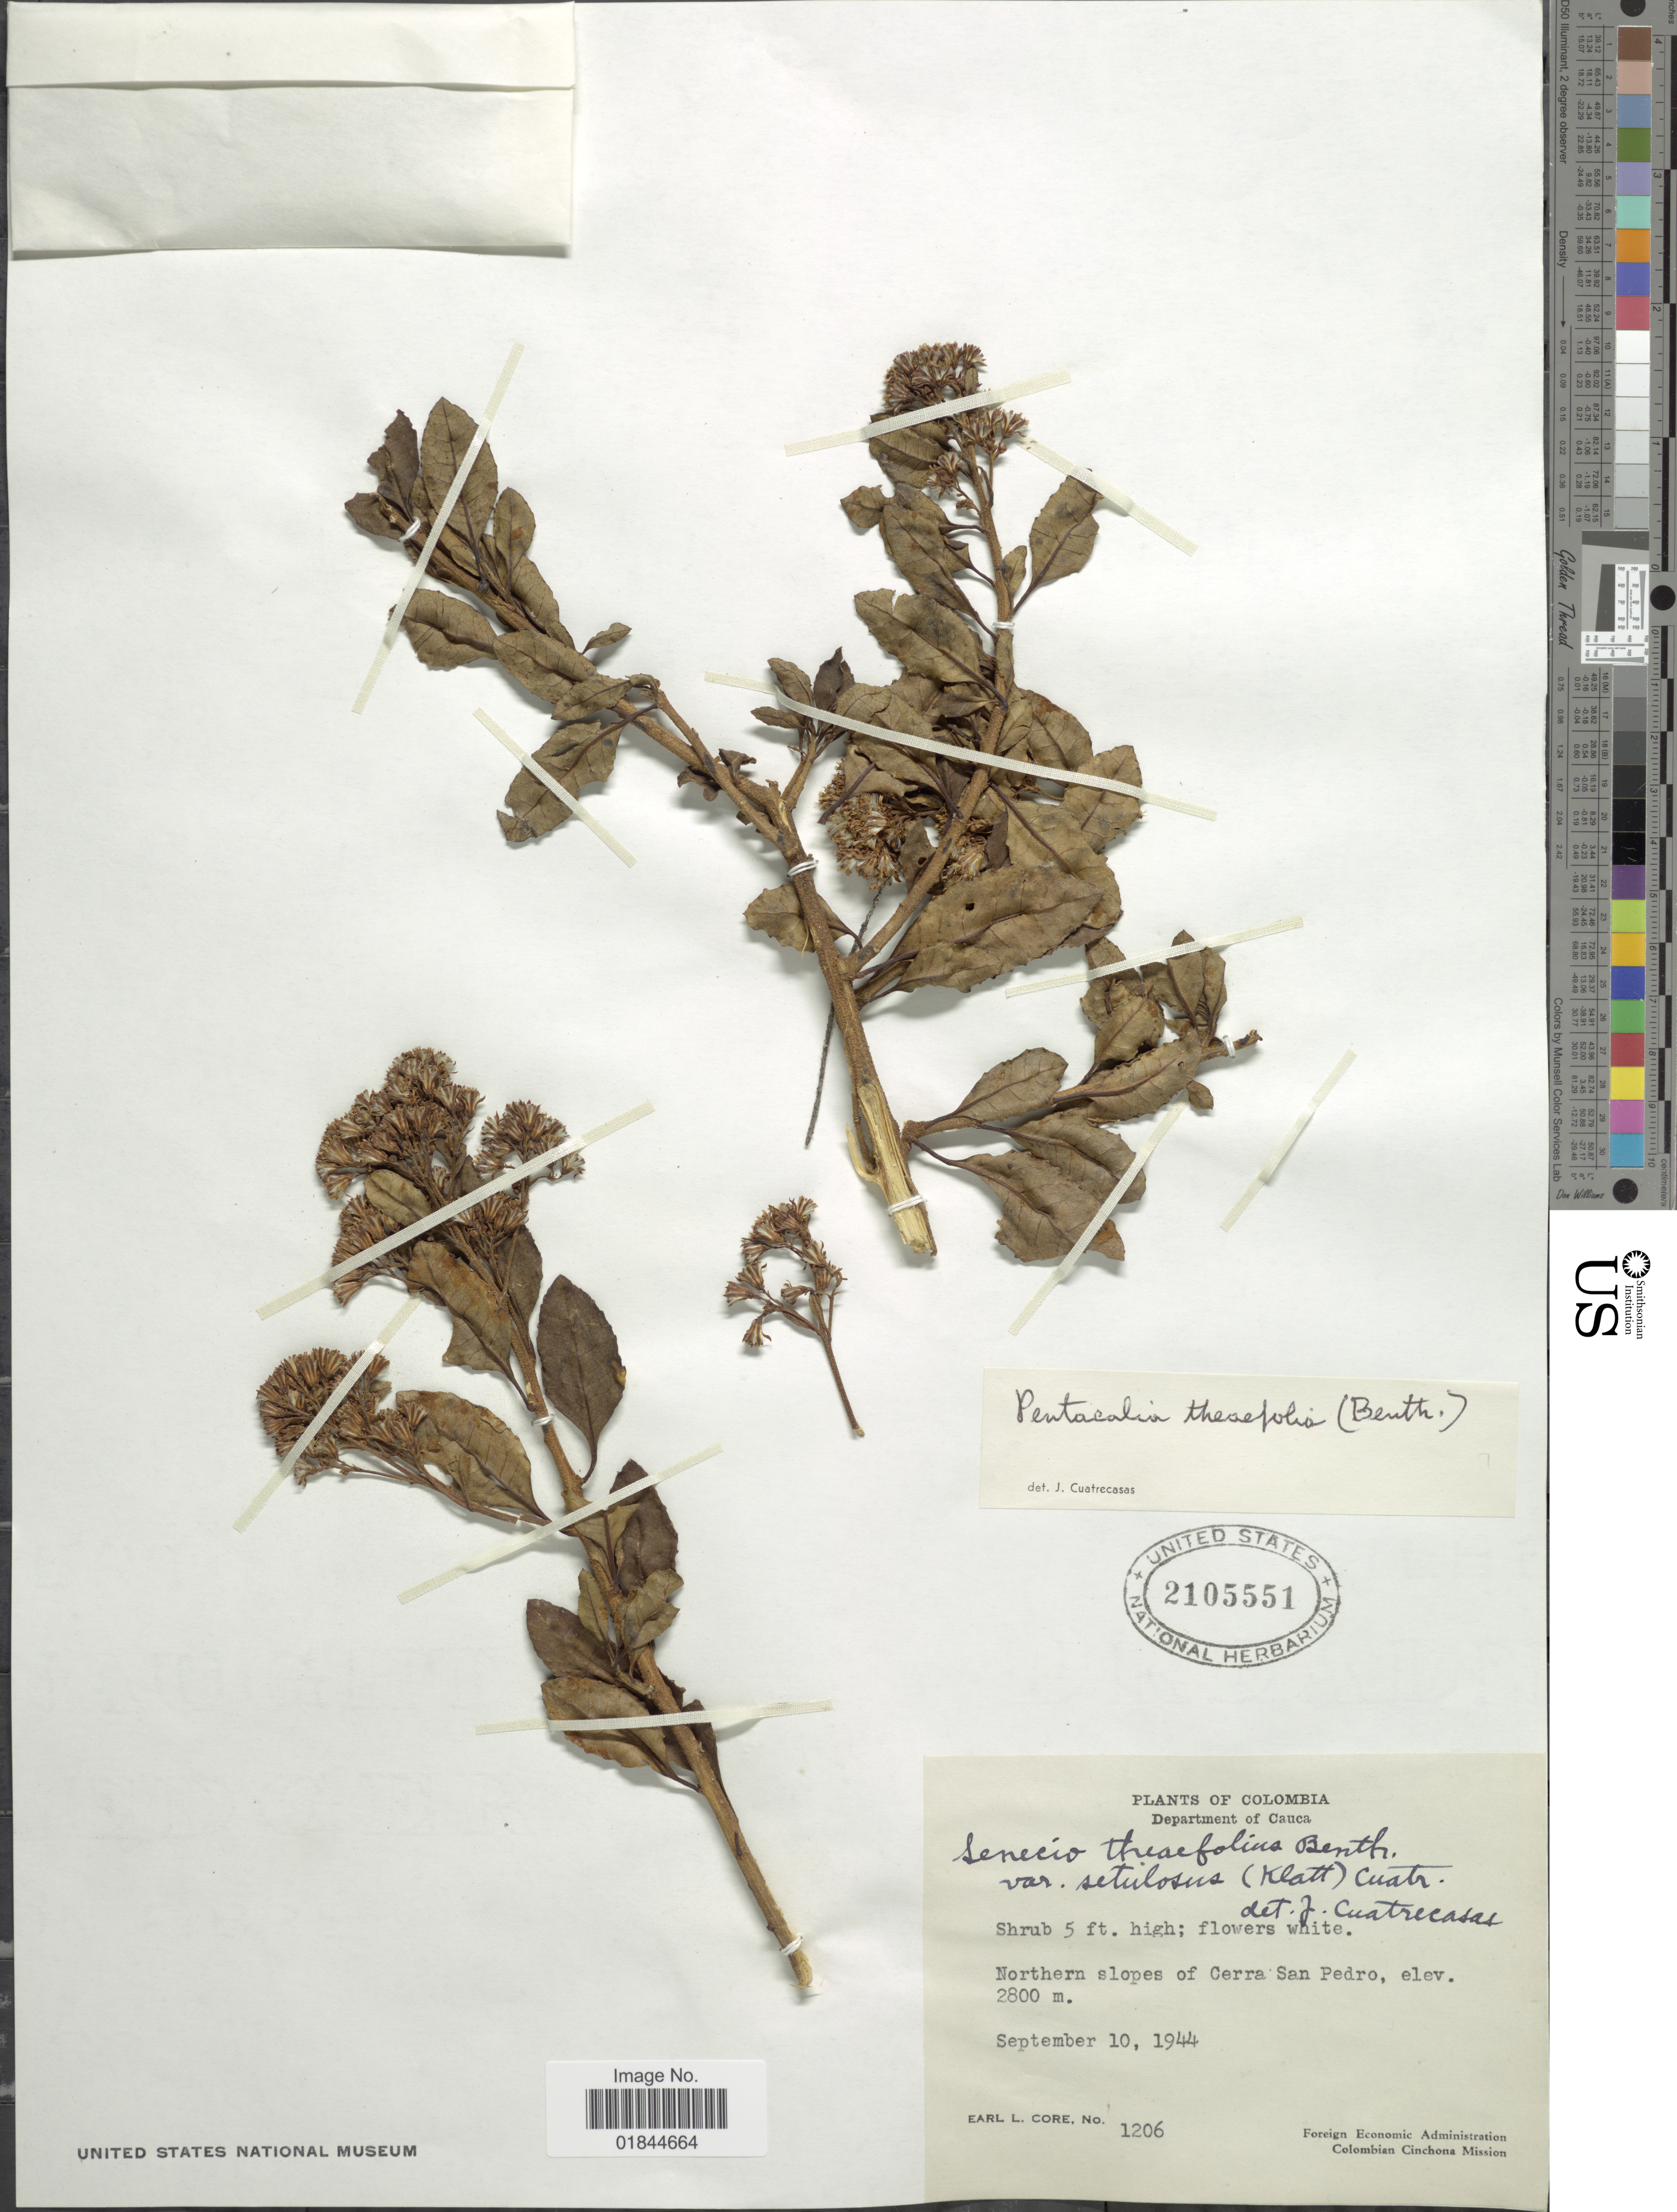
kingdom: Plantae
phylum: Tracheophyta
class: Magnoliopsida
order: Asterales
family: Asteraceae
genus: Pentacalia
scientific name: Pentacalia theifolia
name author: (Benth.) Cuatrec.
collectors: E. L. Core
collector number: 1206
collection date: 1944-09-10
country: Colombia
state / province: Cauca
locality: Northern slopes of Cerra San Pedro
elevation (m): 2800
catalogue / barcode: US 210551